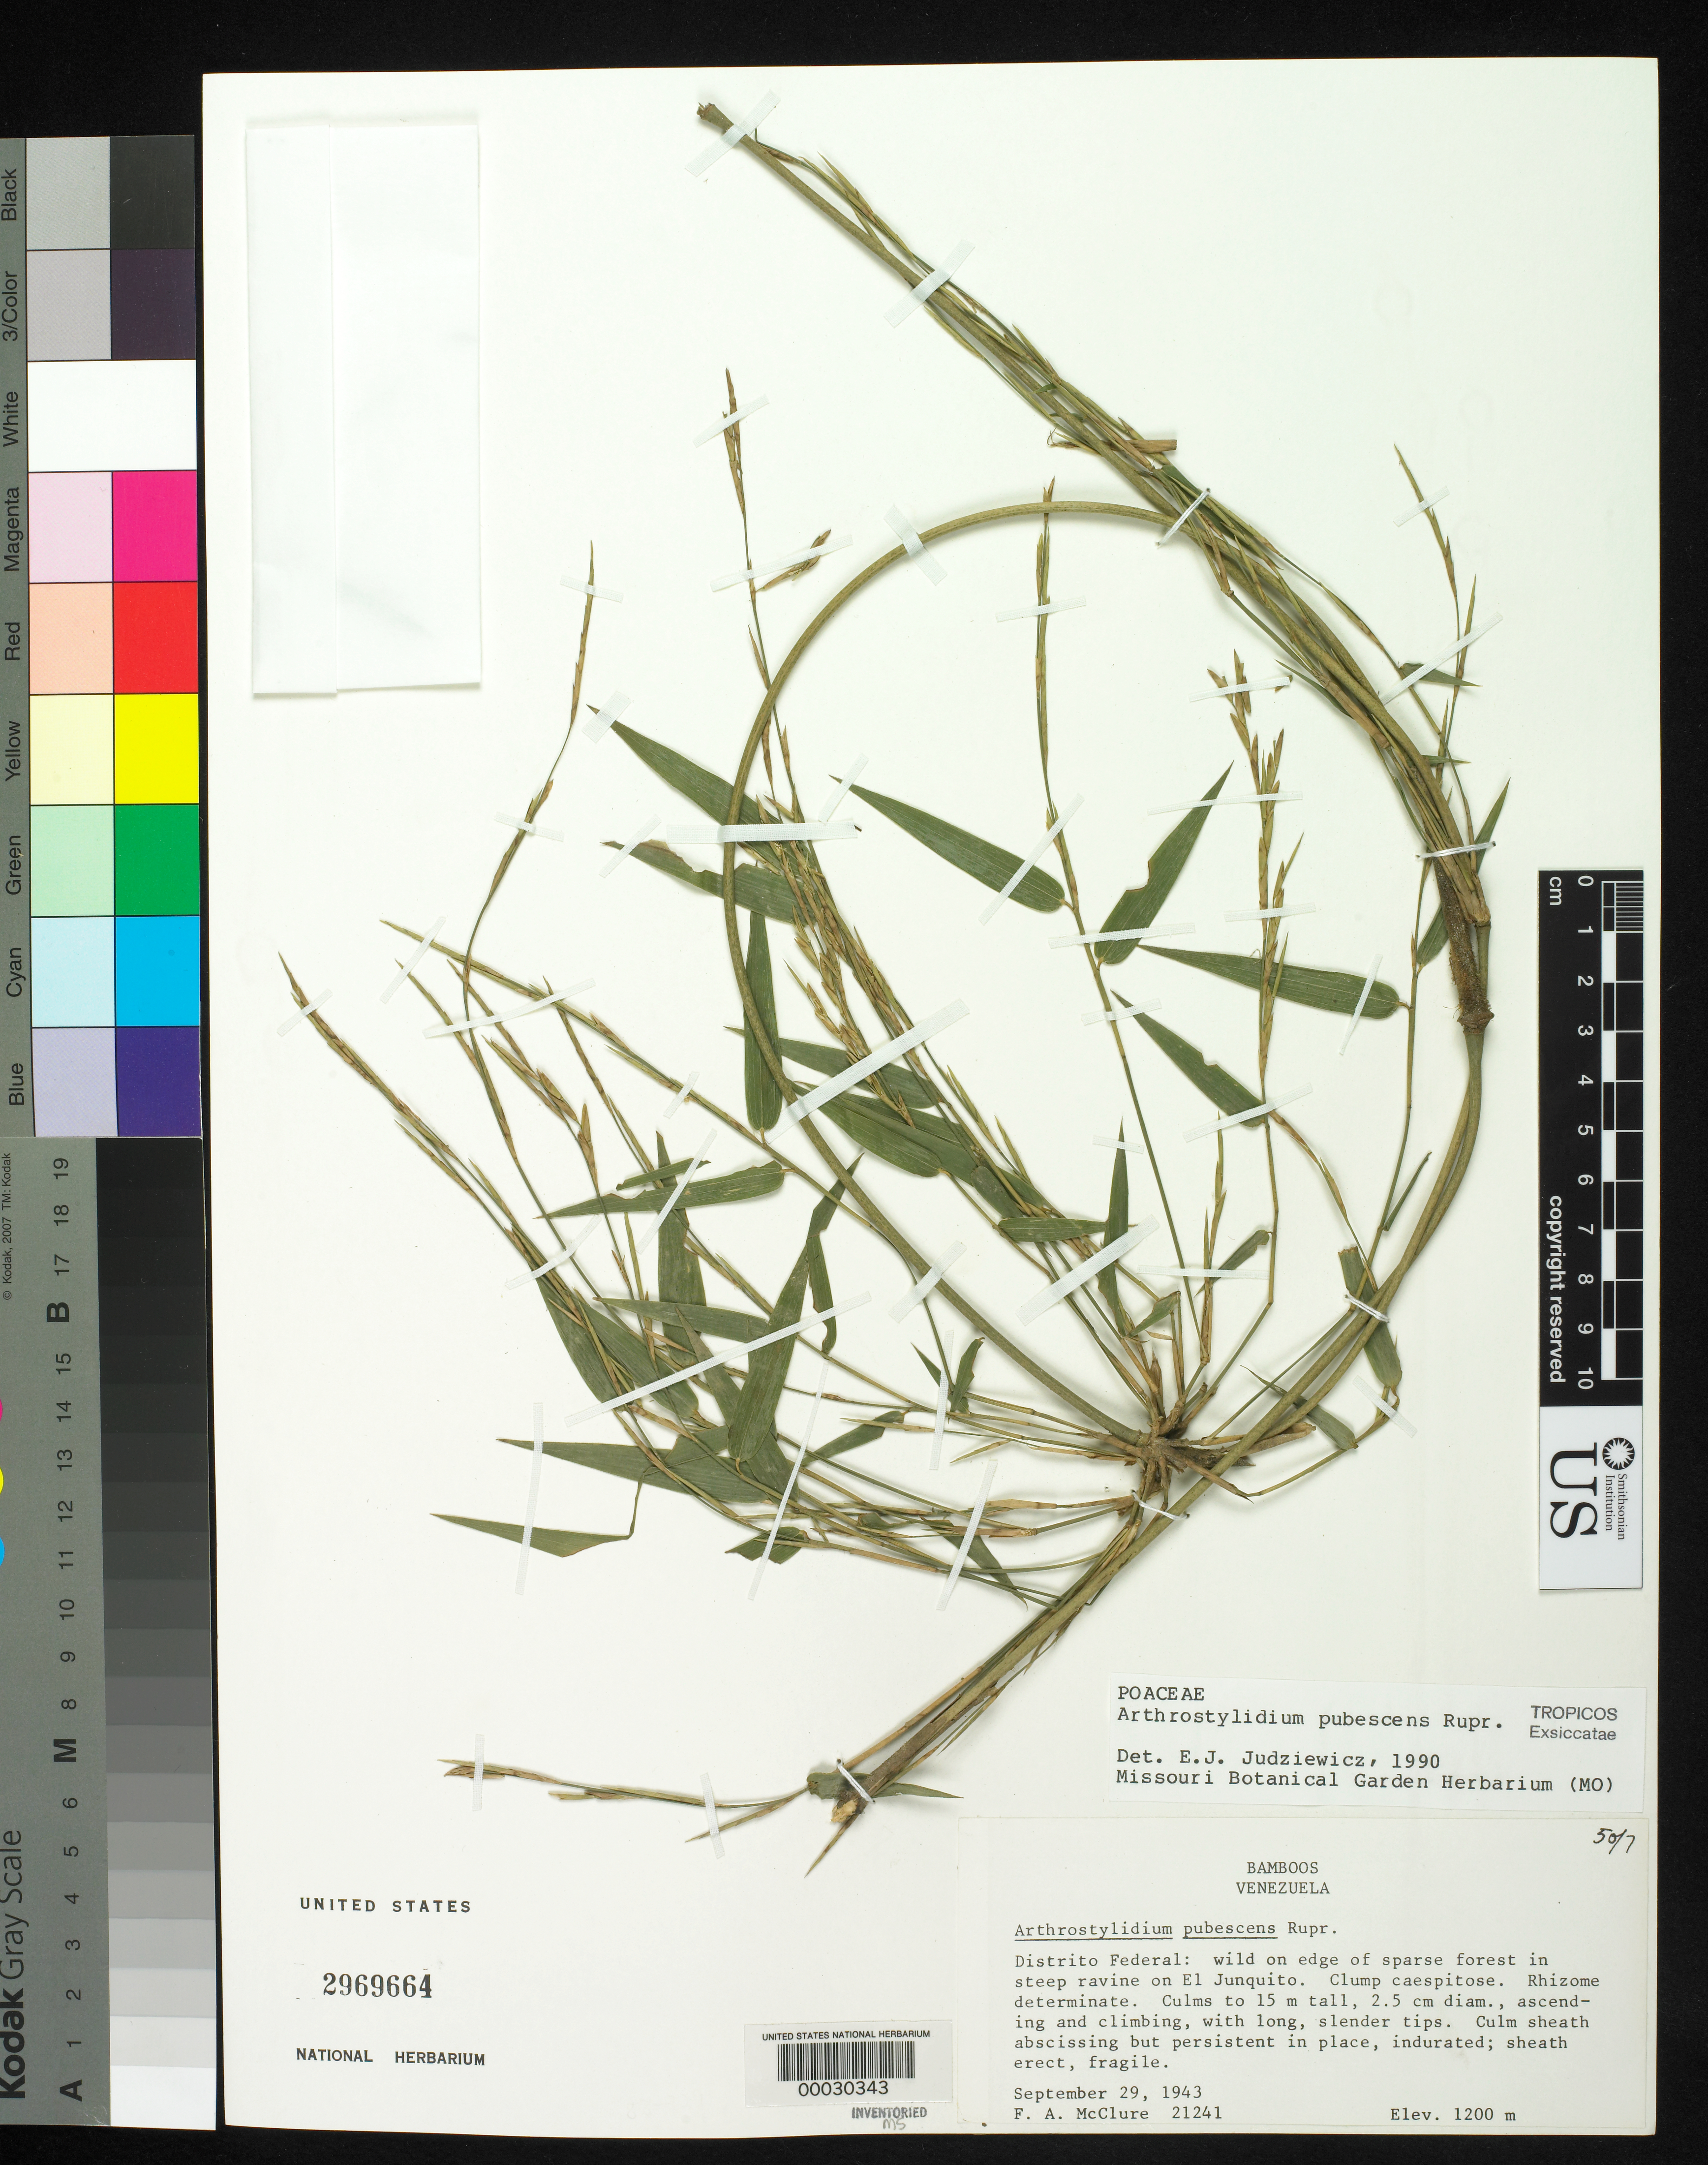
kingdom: Plantae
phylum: Tracheophyta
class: Liliopsida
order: Poales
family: Poaceae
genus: Arthrostylidium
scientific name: Arthrostylidium pubescens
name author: Rupr.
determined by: Judziewicz, E. J.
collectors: F. A. McClure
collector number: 21241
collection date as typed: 29 Sep 1943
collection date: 1943-09-29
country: Venezuela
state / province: Distrito Federal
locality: El junquito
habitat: On edge of sparse forest in steep ravine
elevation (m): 1200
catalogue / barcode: US 2969664